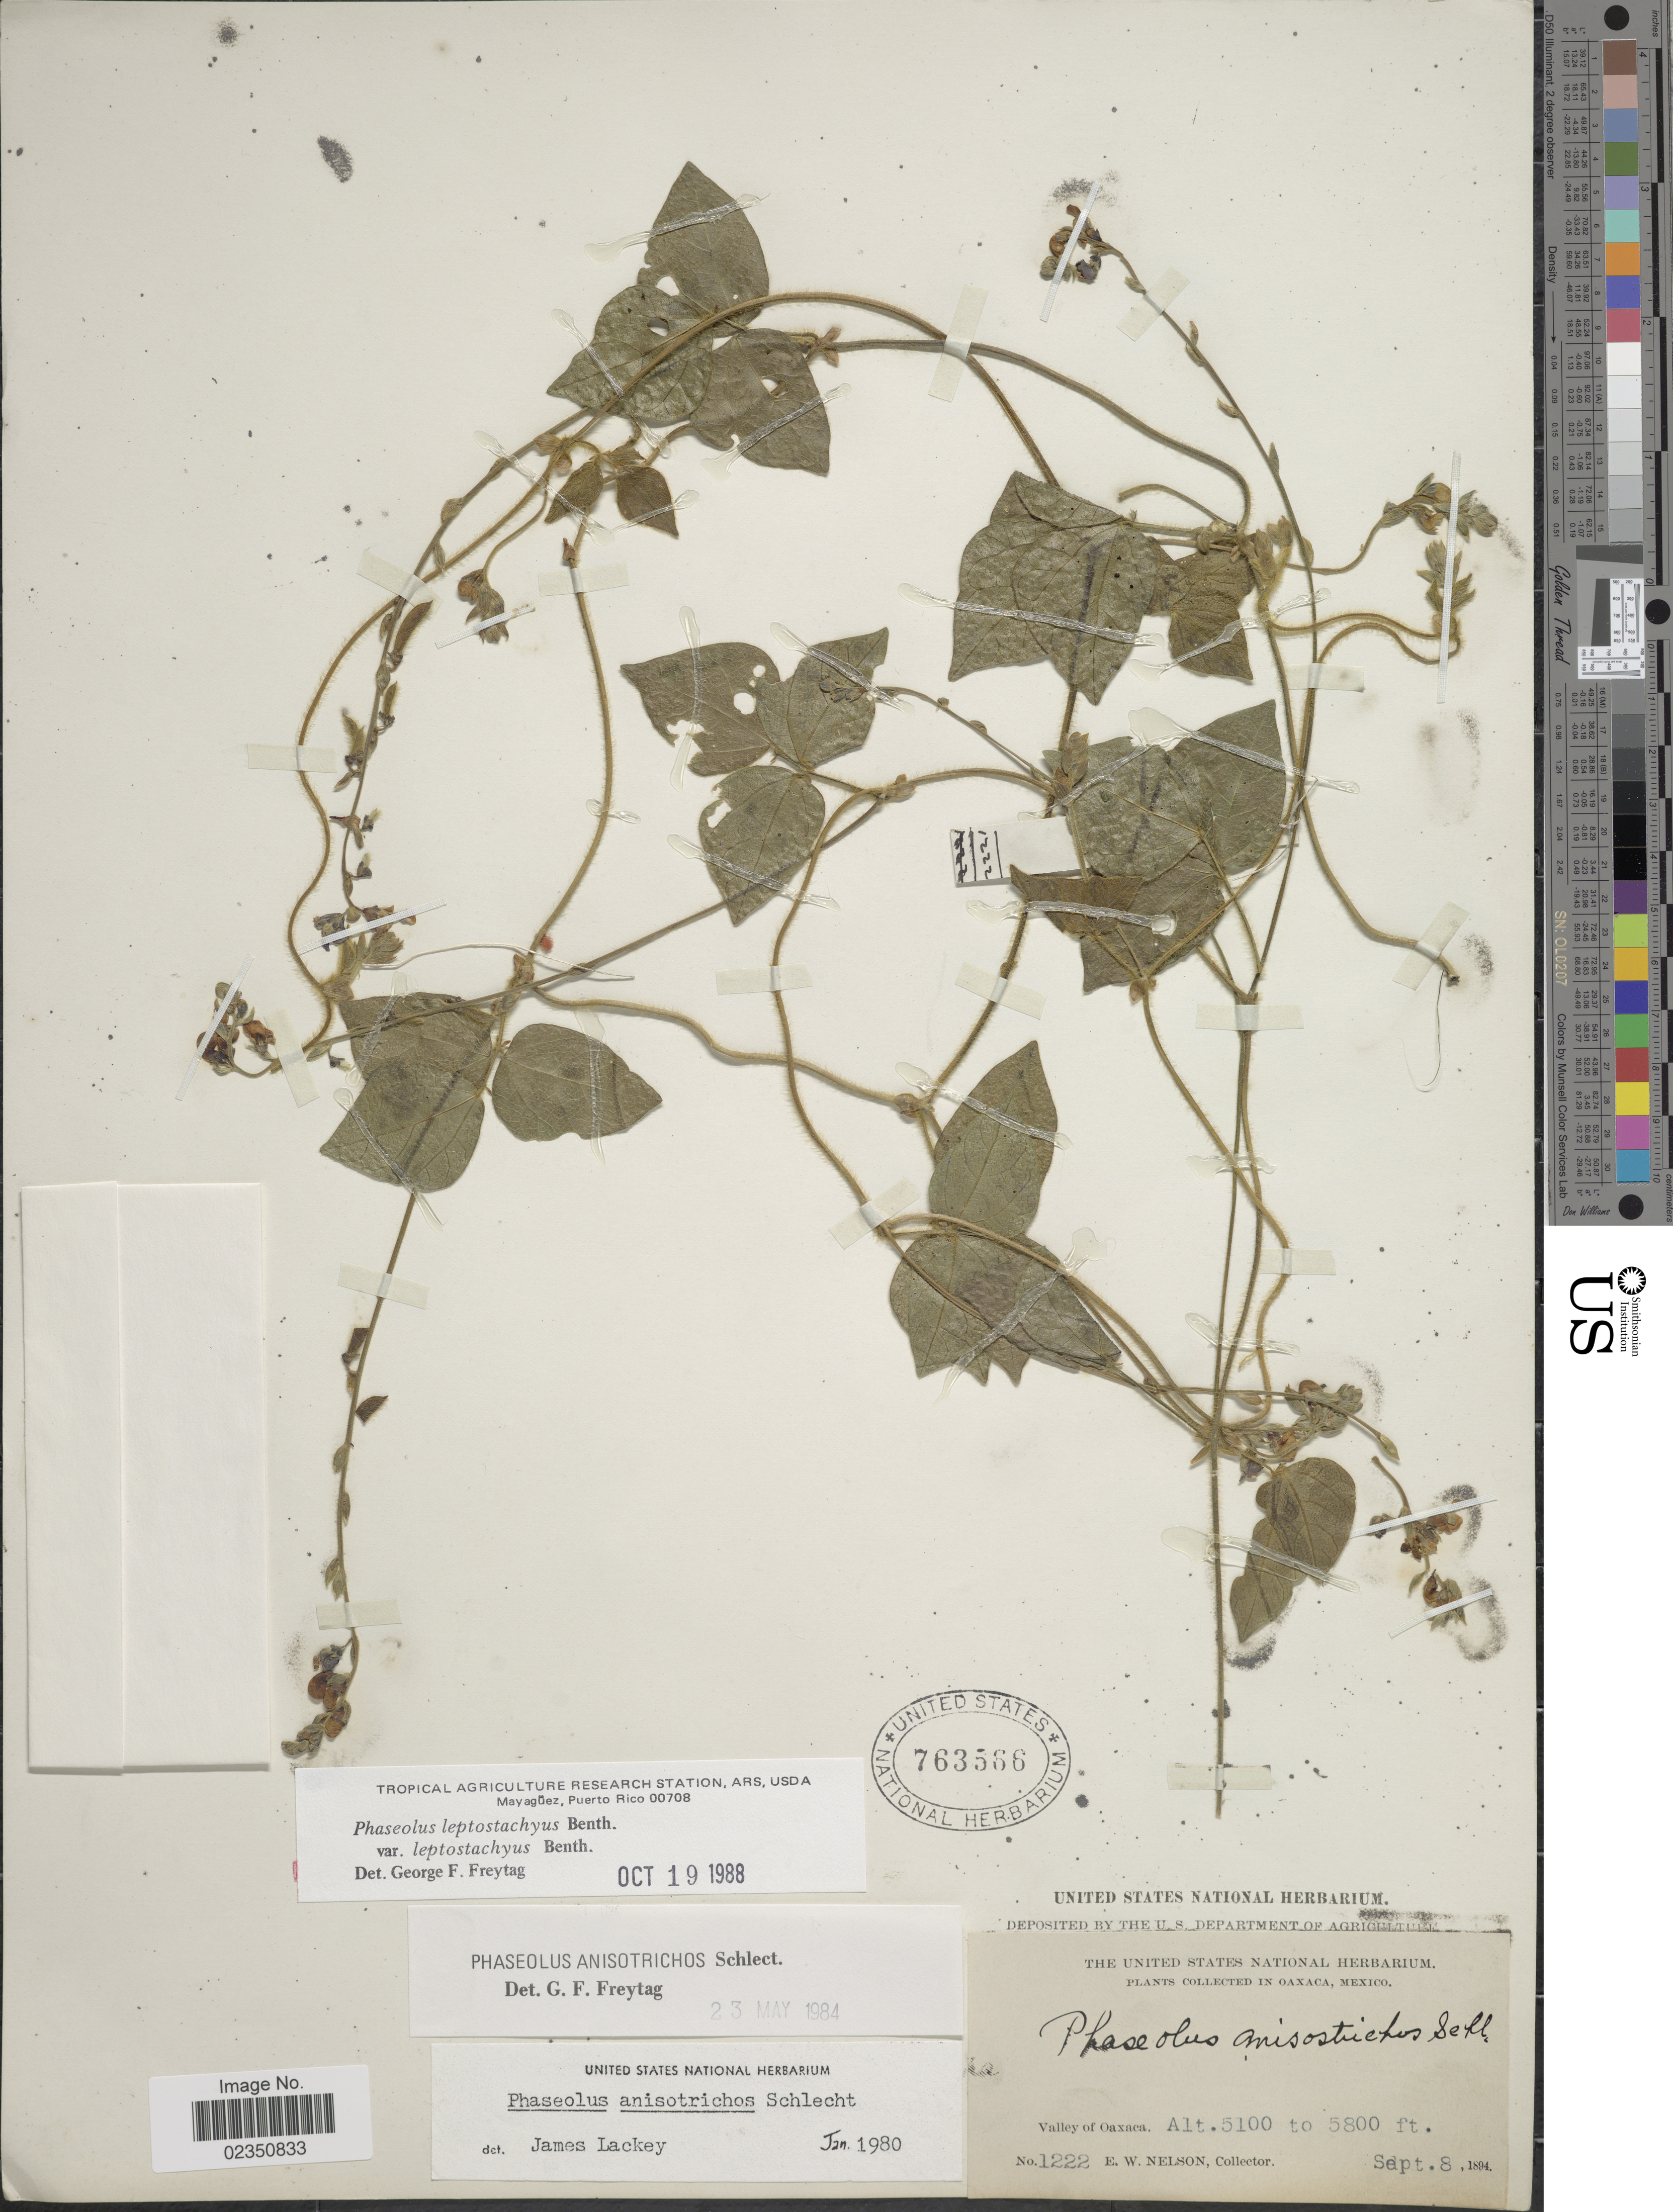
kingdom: Plantae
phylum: Tracheophyta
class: Magnoliopsida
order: Fabales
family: Fabaceae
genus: Phaseolus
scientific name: Phaseolus leptostachyus var. leptostachyus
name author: Benth.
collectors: E. W. Nelson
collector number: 1222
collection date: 1894-09-08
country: Mexico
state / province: Oaxaca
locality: Valley of Oaxaca.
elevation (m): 1554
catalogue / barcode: US 763566